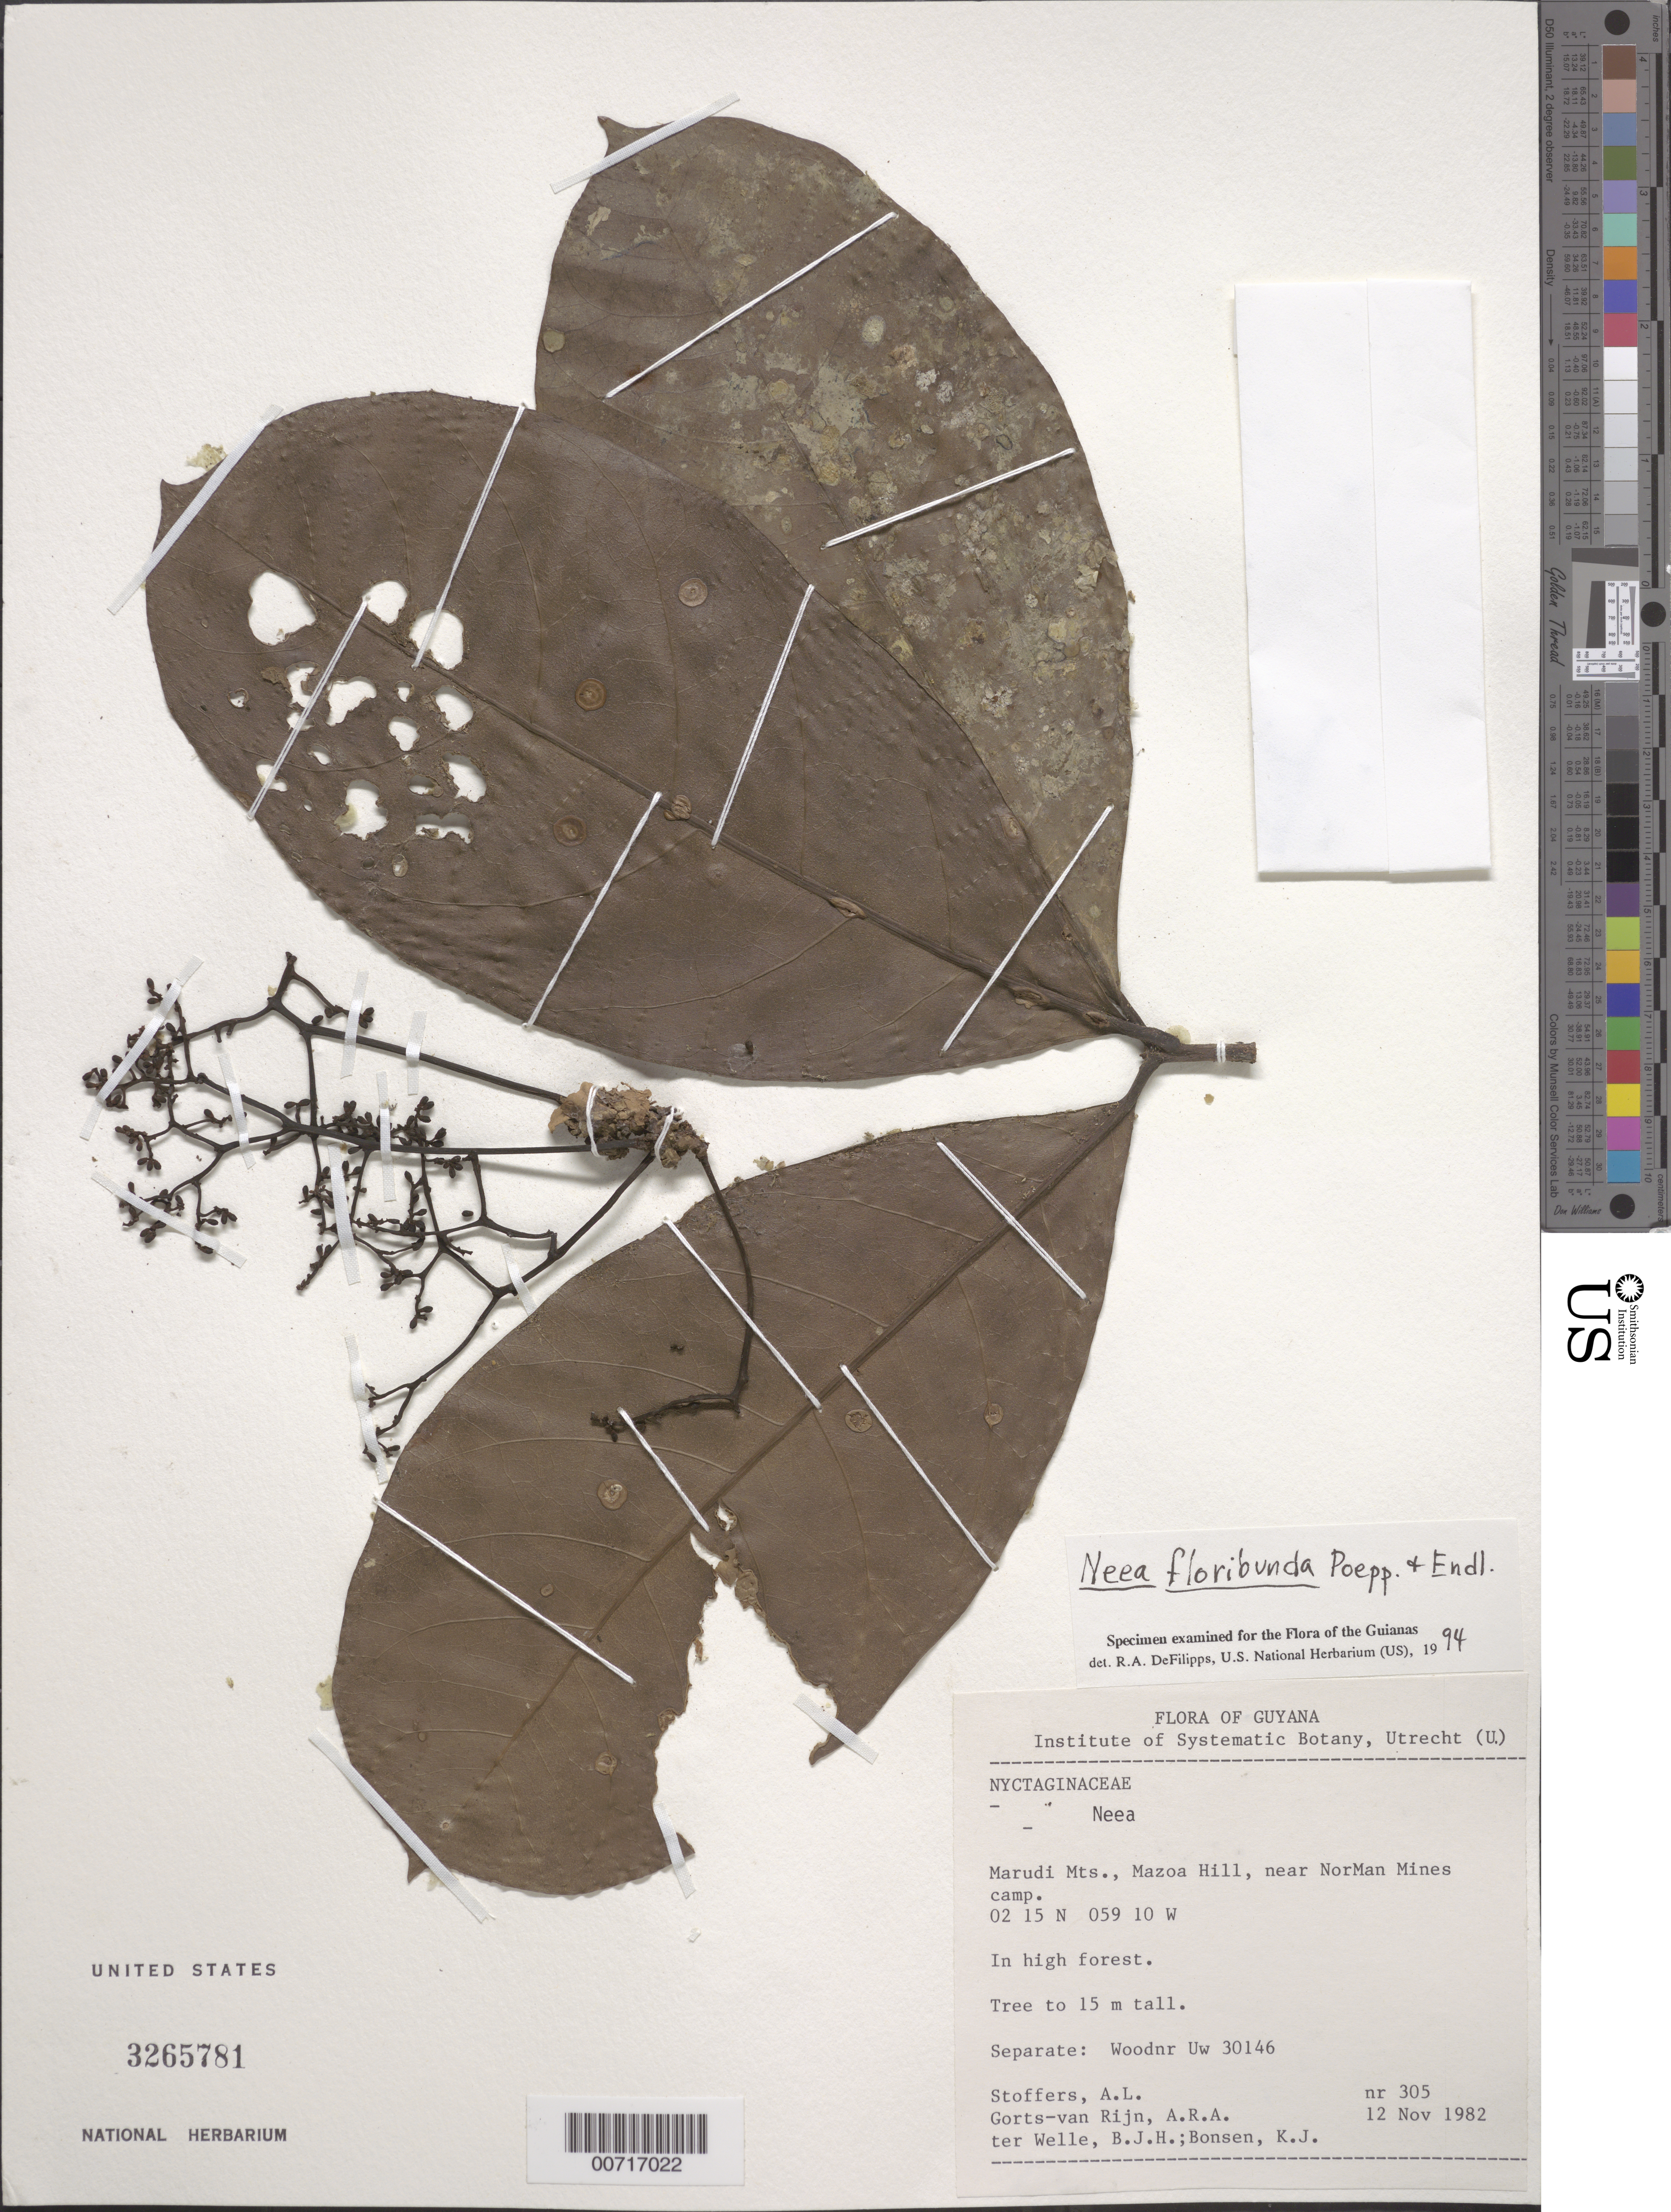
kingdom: Plantae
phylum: Tracheophyta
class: Magnoliopsida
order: Caryophyllales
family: Nyctaginaceae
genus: Neea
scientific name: Neea floribunda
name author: Poepp. & Endl.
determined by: DeFilipps, R. A.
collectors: A. Stoffers, A. .R. A. Görts-van Rijn, B. Welle & K. Bonsen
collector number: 305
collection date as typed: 12-Nov-82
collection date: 1982-11-12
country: Guyana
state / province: U. Takutu-U. Essequibo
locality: Marudi Mts., along trail from NorMan Mines to Aishalton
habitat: High forest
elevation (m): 300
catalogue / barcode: US 3265781